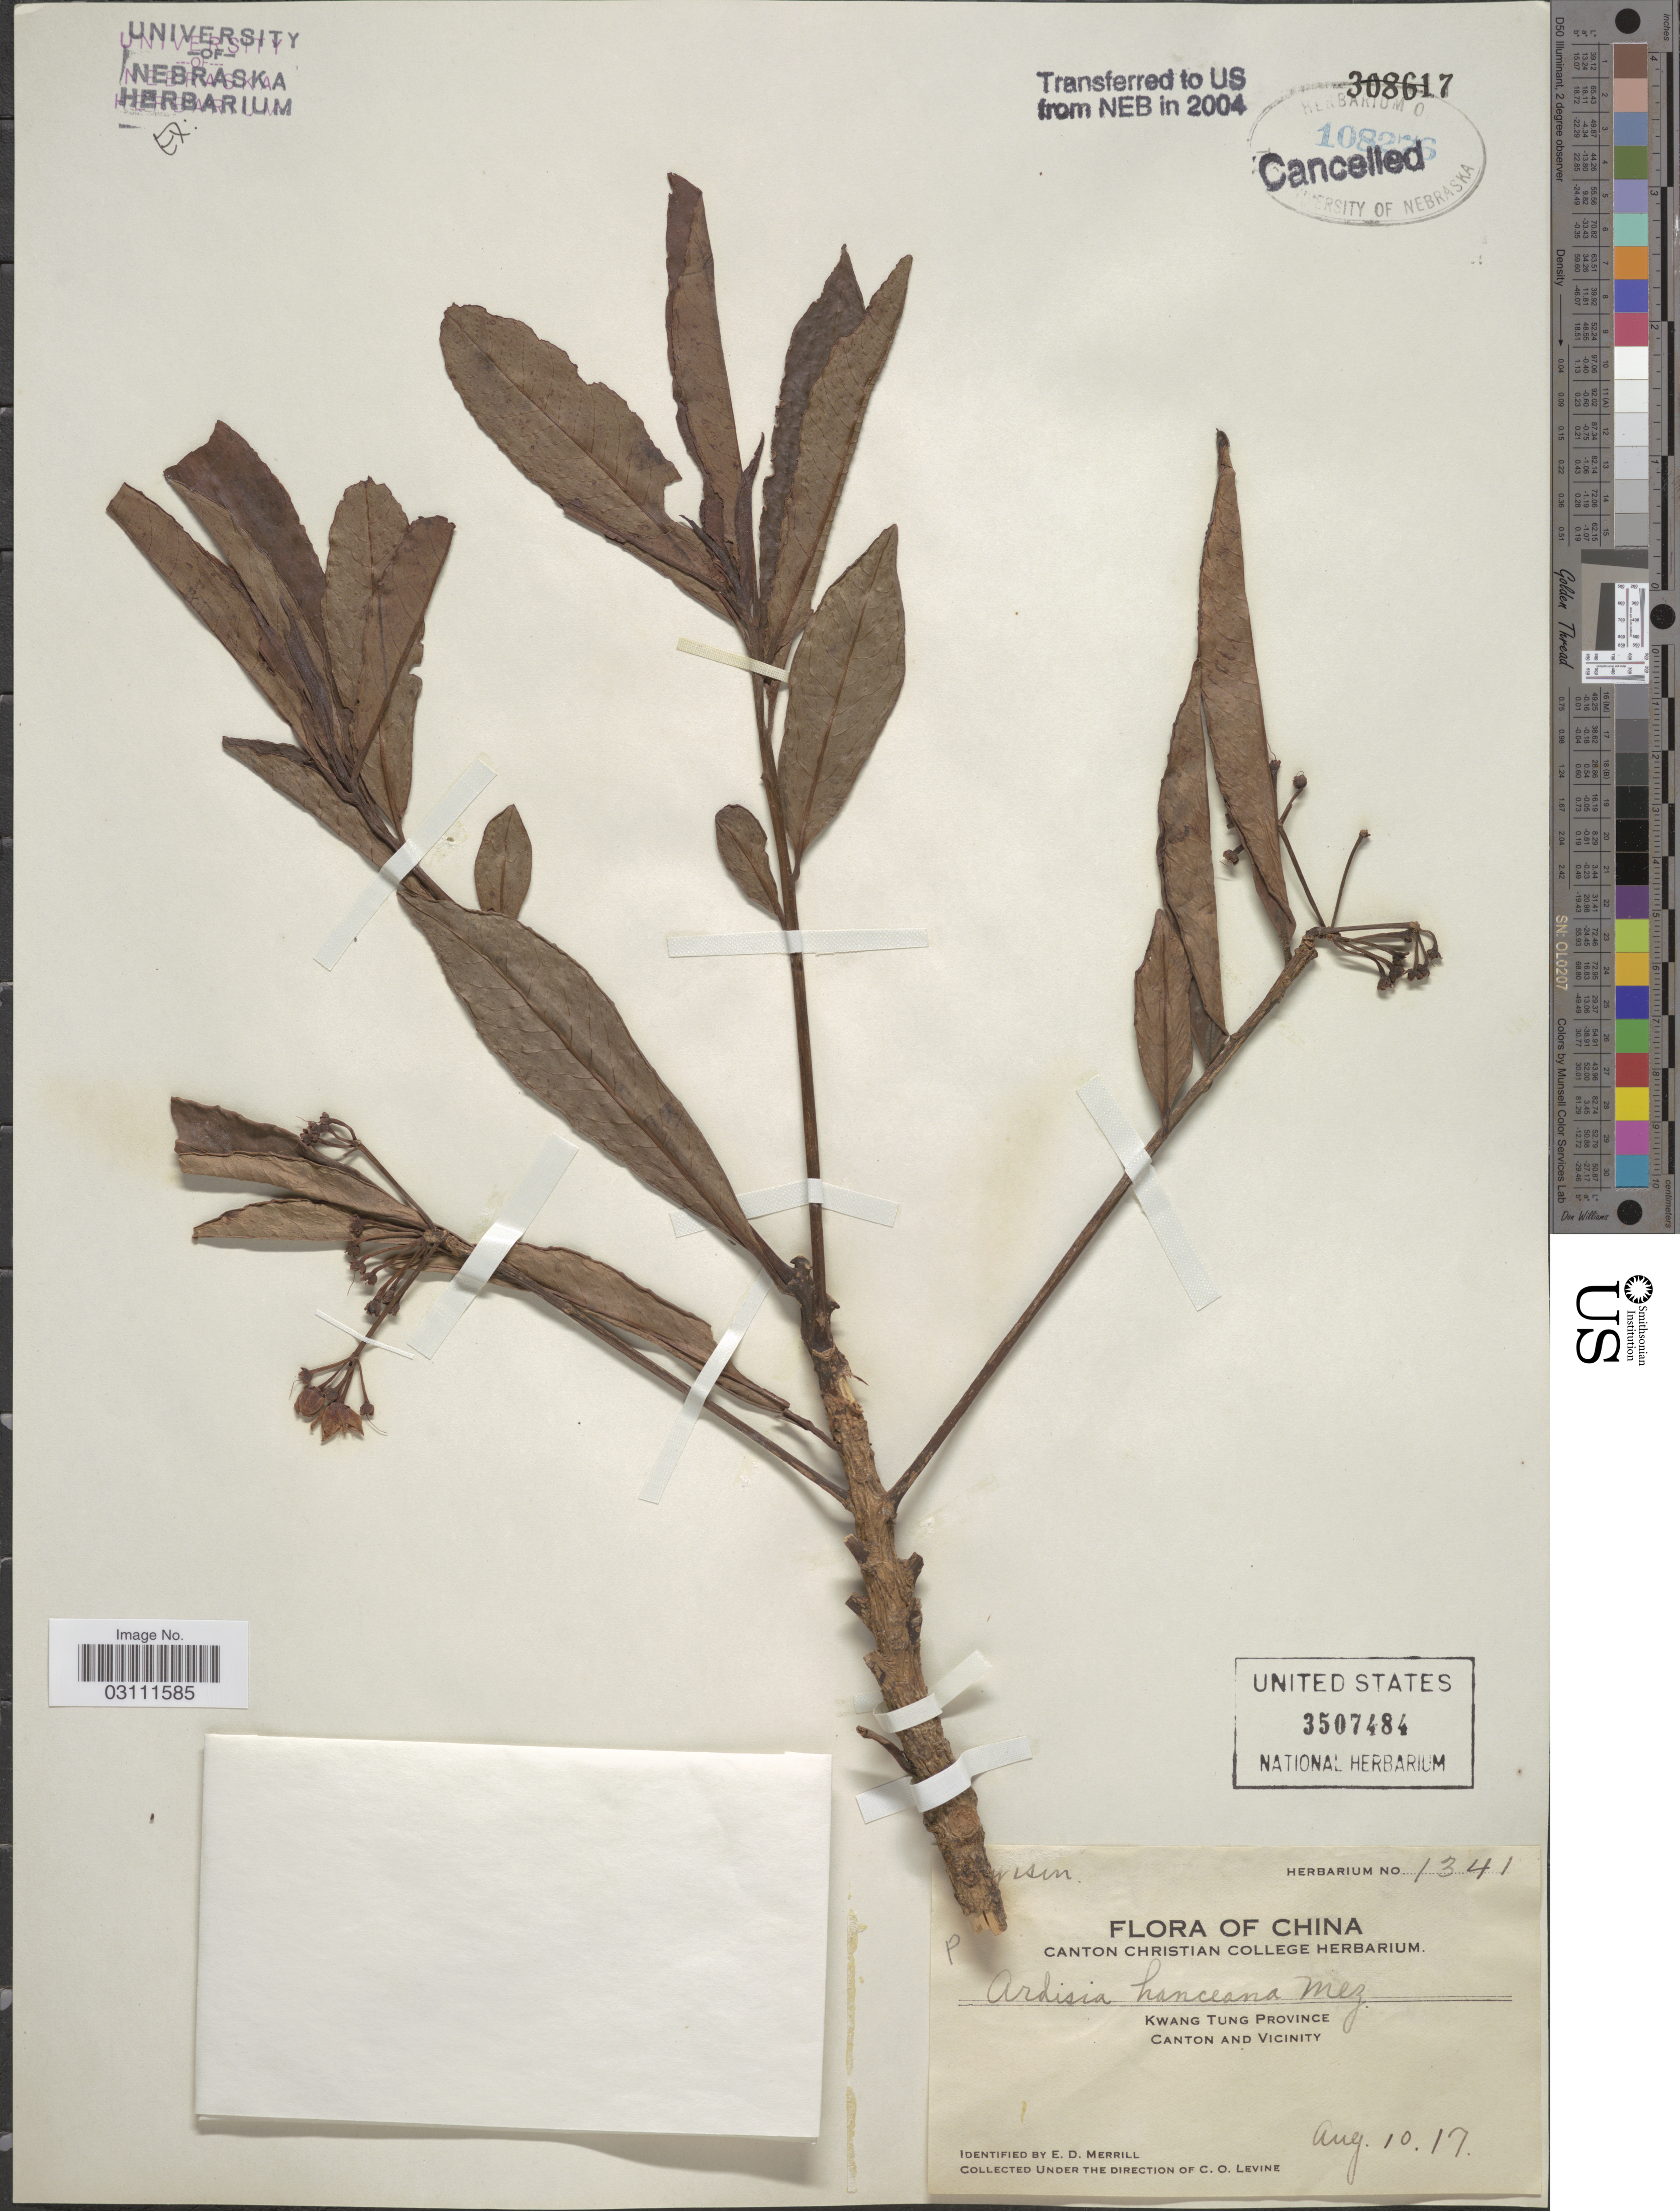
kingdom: Plantae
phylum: Tracheophyta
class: Magnoliopsida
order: Ericales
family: Primulaceae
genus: Ardisia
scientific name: Ardisia hanceana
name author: Mez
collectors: C. O. Levine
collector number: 1341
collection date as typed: Transcribed d/m/y: 10/8/17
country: China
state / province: Guangdong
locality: Kwang Tung Province, Canton and Vicinity.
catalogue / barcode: US 3507484